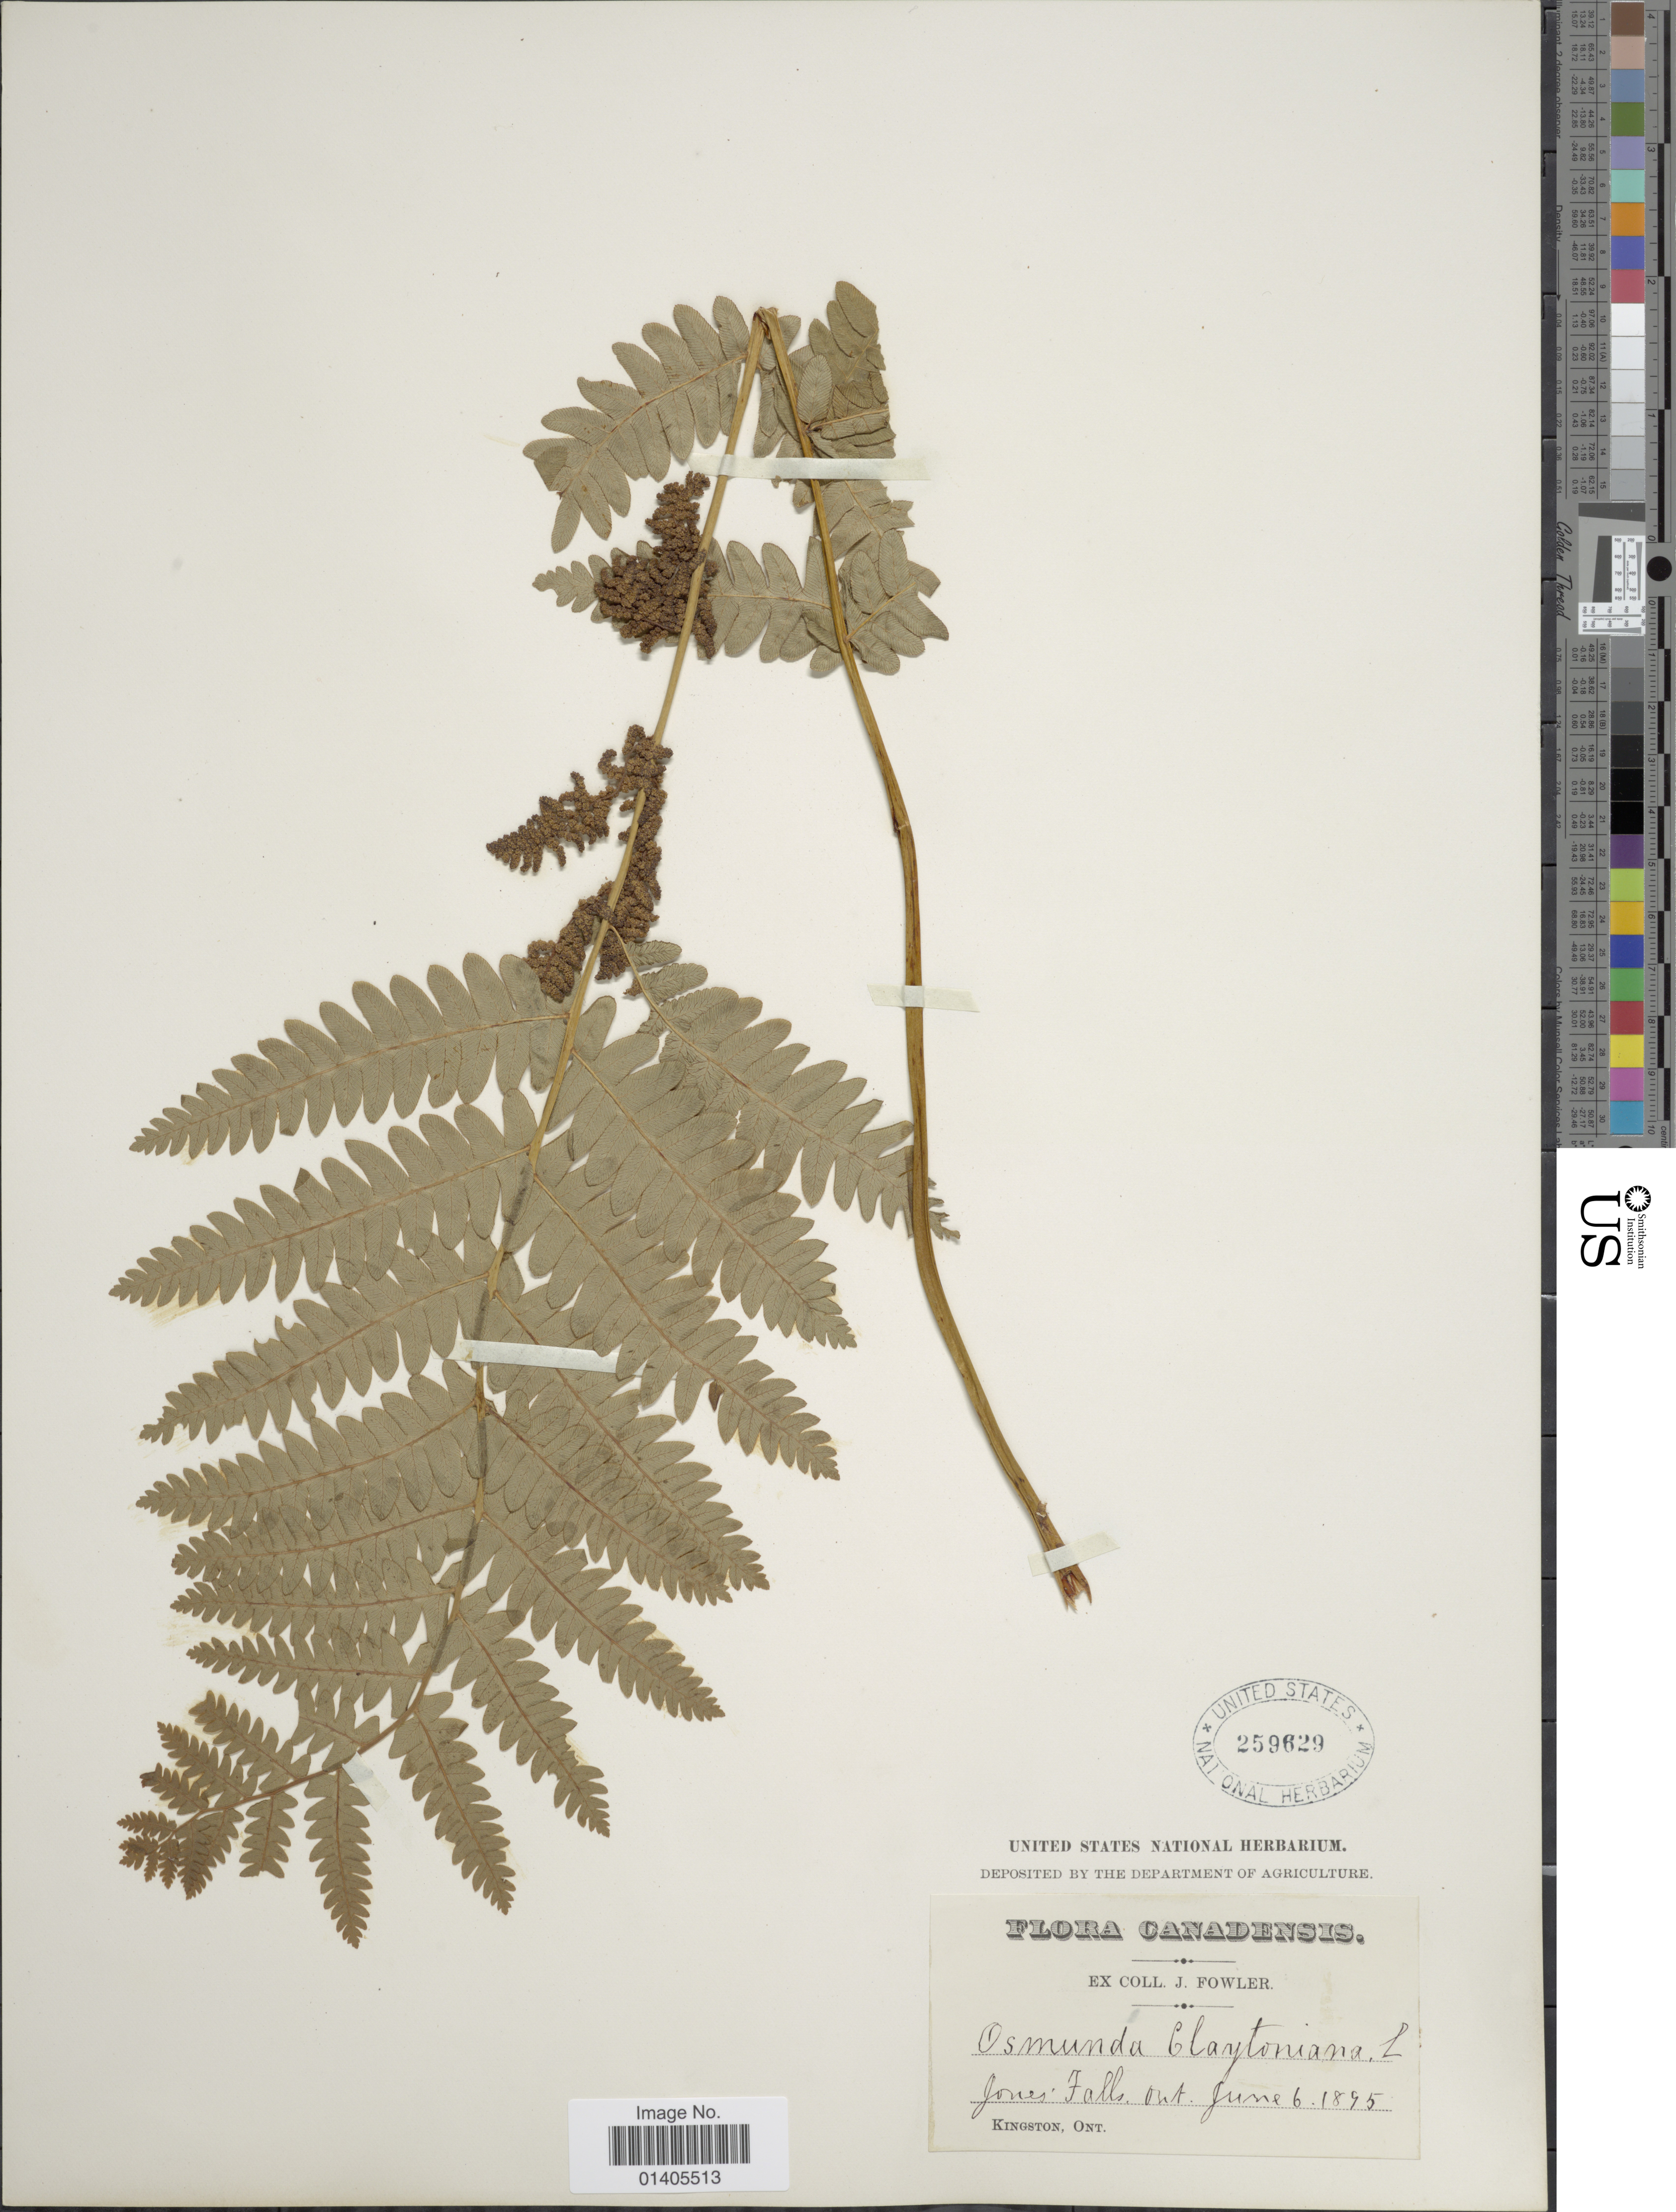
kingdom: Plantae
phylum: Tracheophyta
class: Polypodiopsida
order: Osmundales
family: Osmundaceae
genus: Osmunda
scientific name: Osmunda claytoniana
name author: (L.) Tagawa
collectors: J. P. Fowler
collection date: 1895-06-06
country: Canada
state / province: Ontario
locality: Jones Falls, Kingston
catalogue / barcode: US 259629